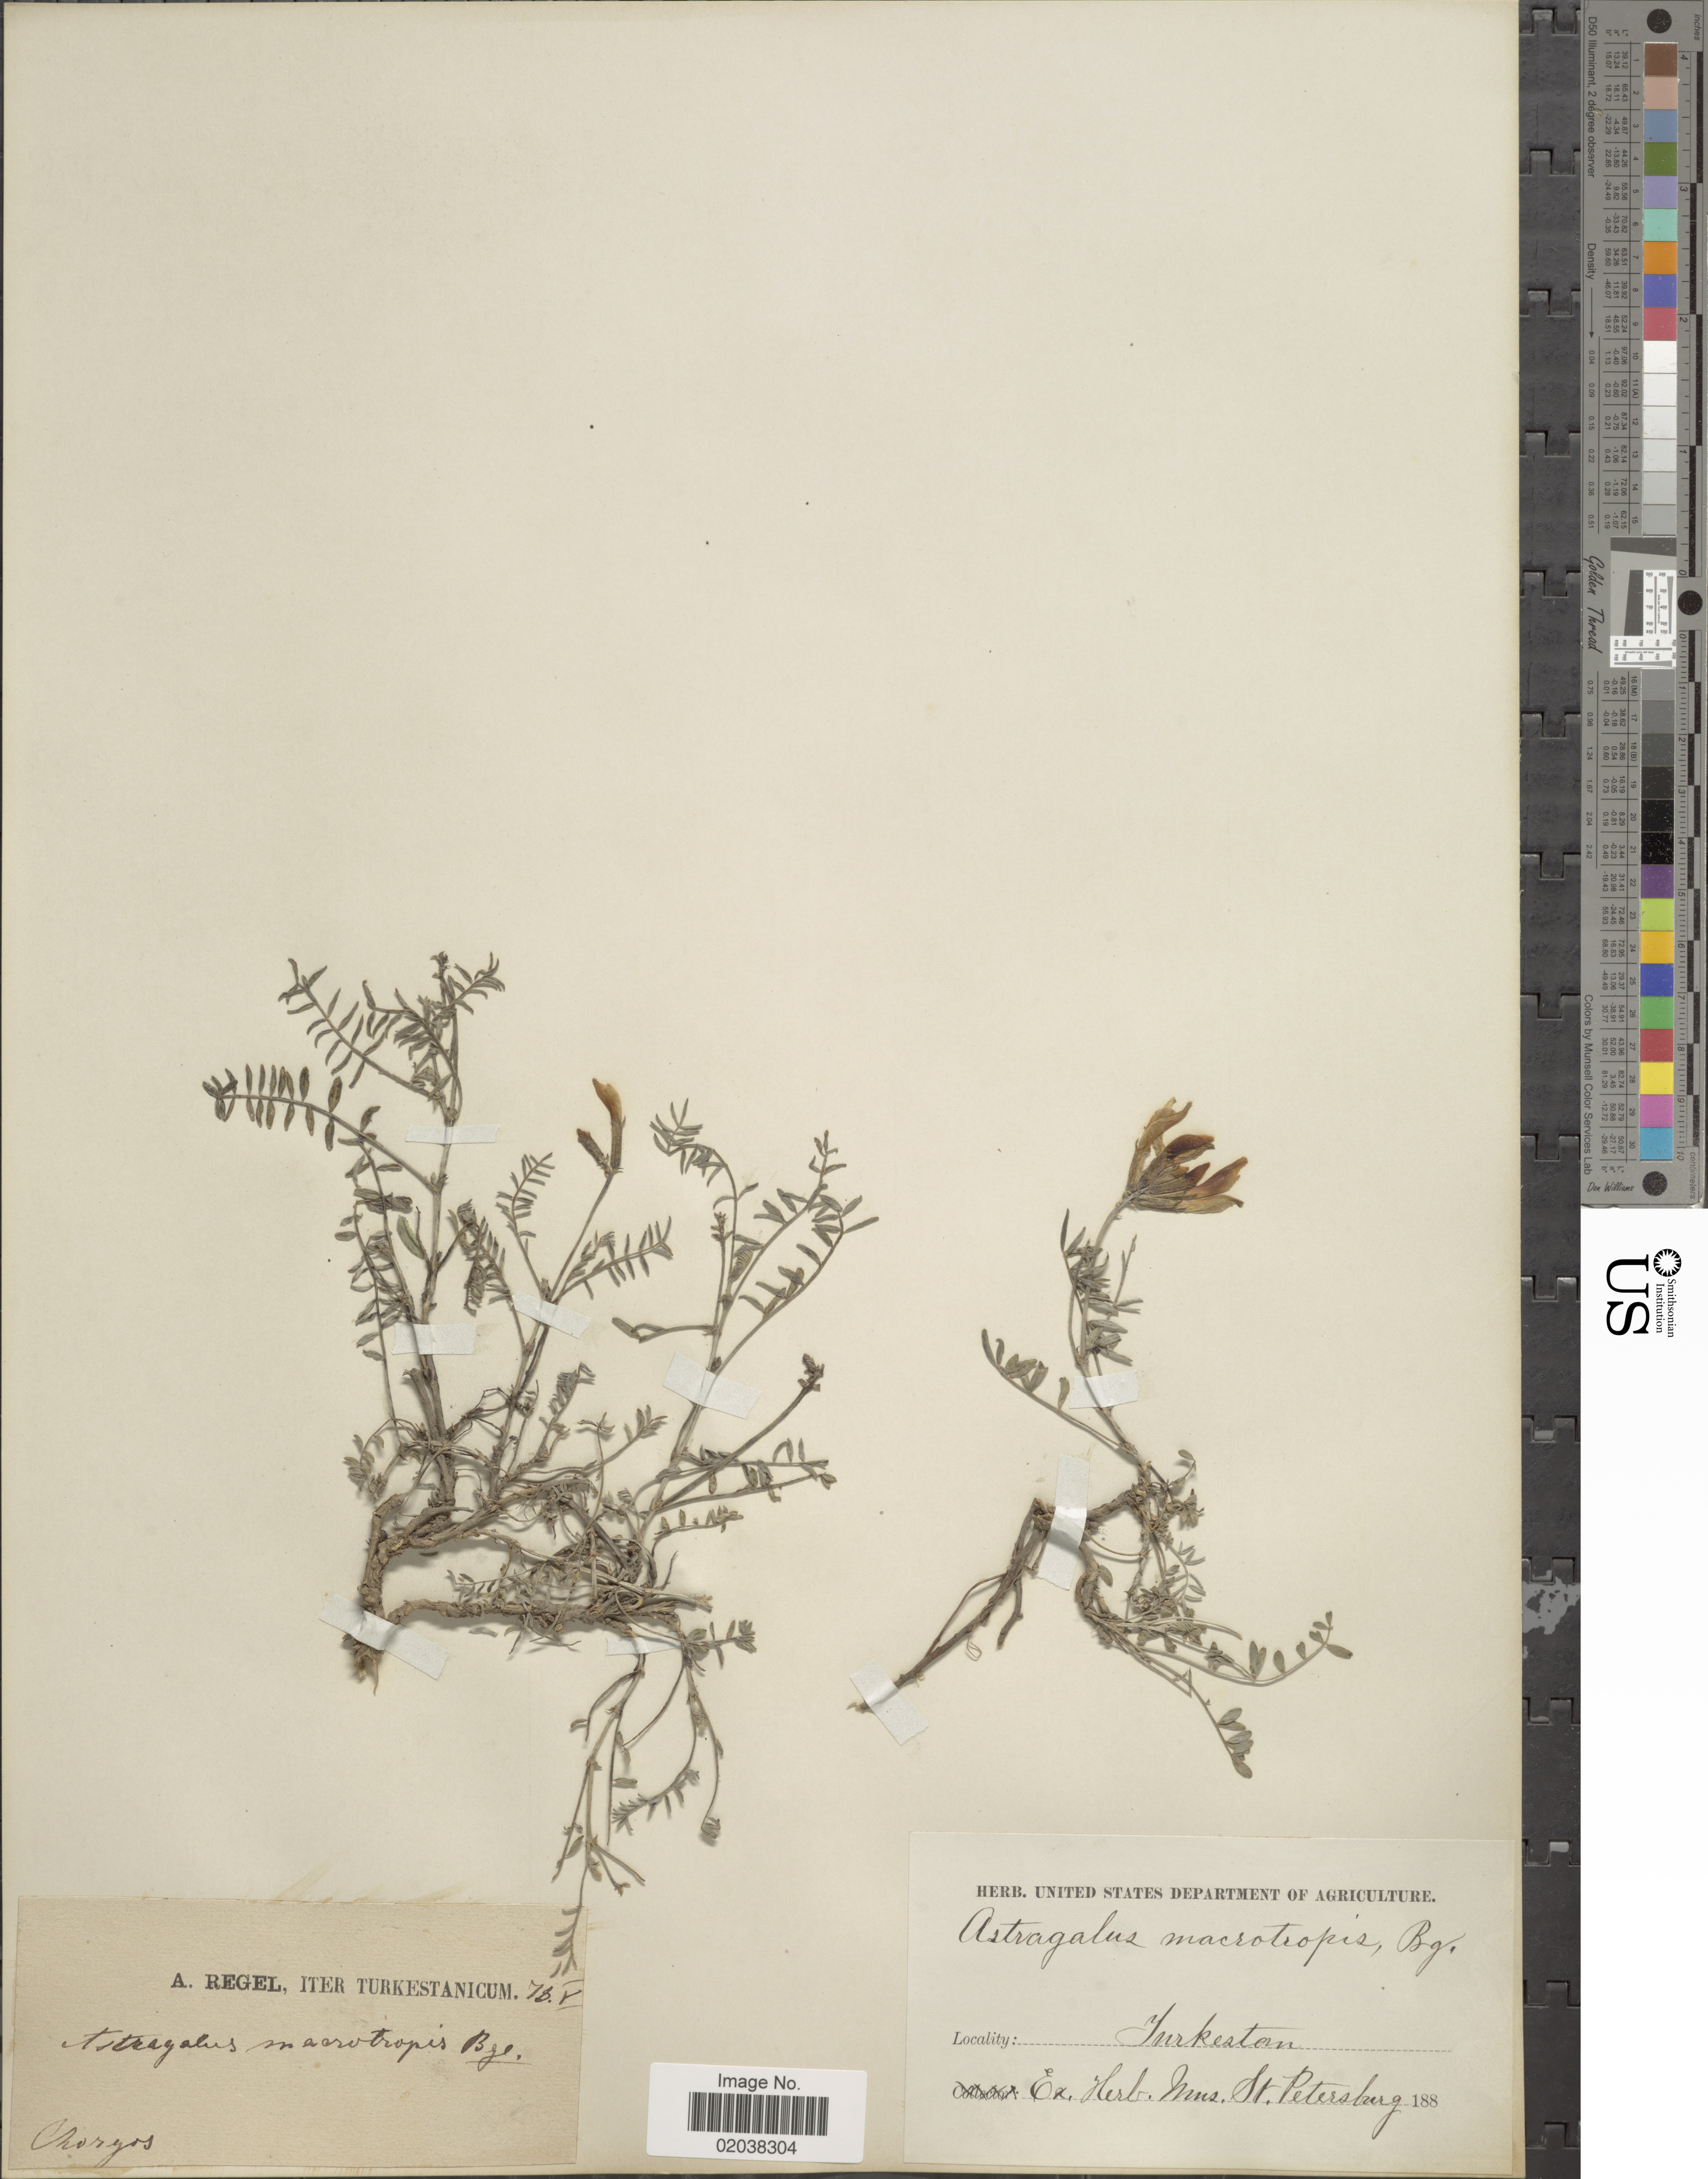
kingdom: Plantae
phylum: Tracheophyta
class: Magnoliopsida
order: Fabales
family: Fabaceae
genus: Astragalus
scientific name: Astragalus macrotropis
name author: Bunge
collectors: A. Regel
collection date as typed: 188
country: China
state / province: Xinjiang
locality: Turkestan. Chorgos.